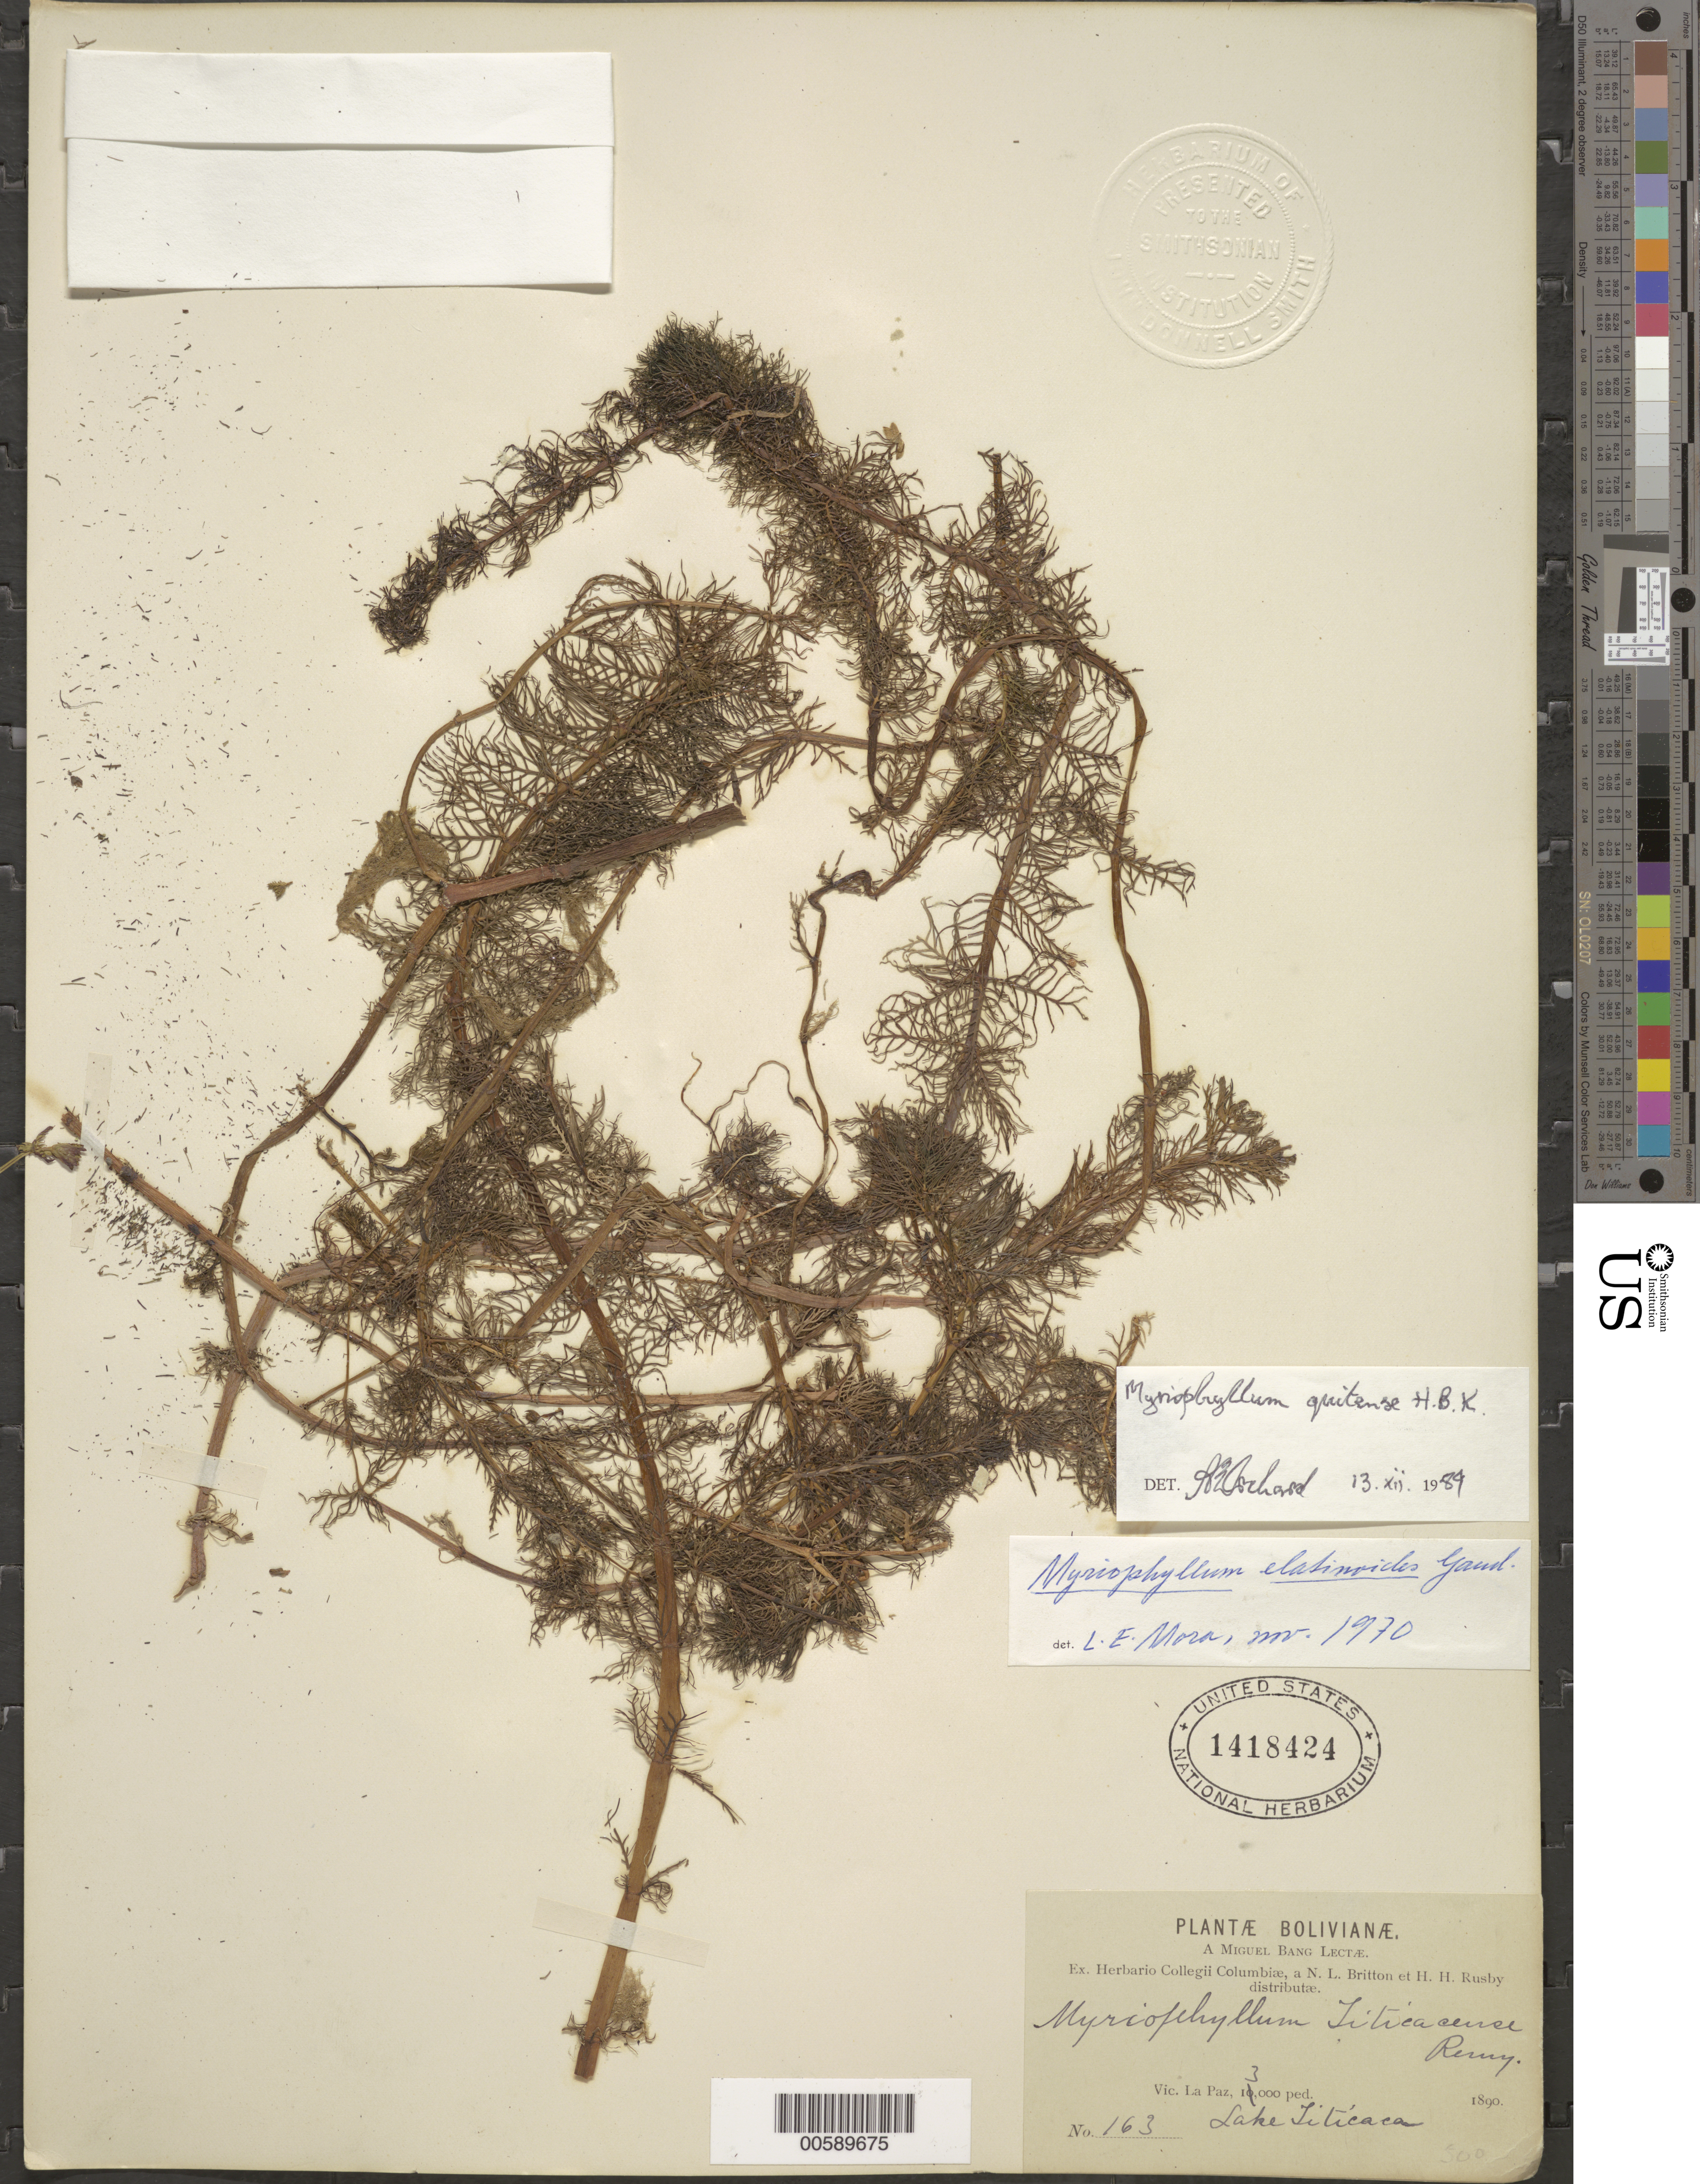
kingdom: Plantae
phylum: Tracheophyta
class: Magnoliopsida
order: Saxifragales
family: Haloragaceae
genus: Myriophyllum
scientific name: Myriophyllum quitense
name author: Kunth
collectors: M. Bang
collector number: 163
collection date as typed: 1890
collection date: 1890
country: Bolivia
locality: Lake Titcaca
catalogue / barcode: US 1418424